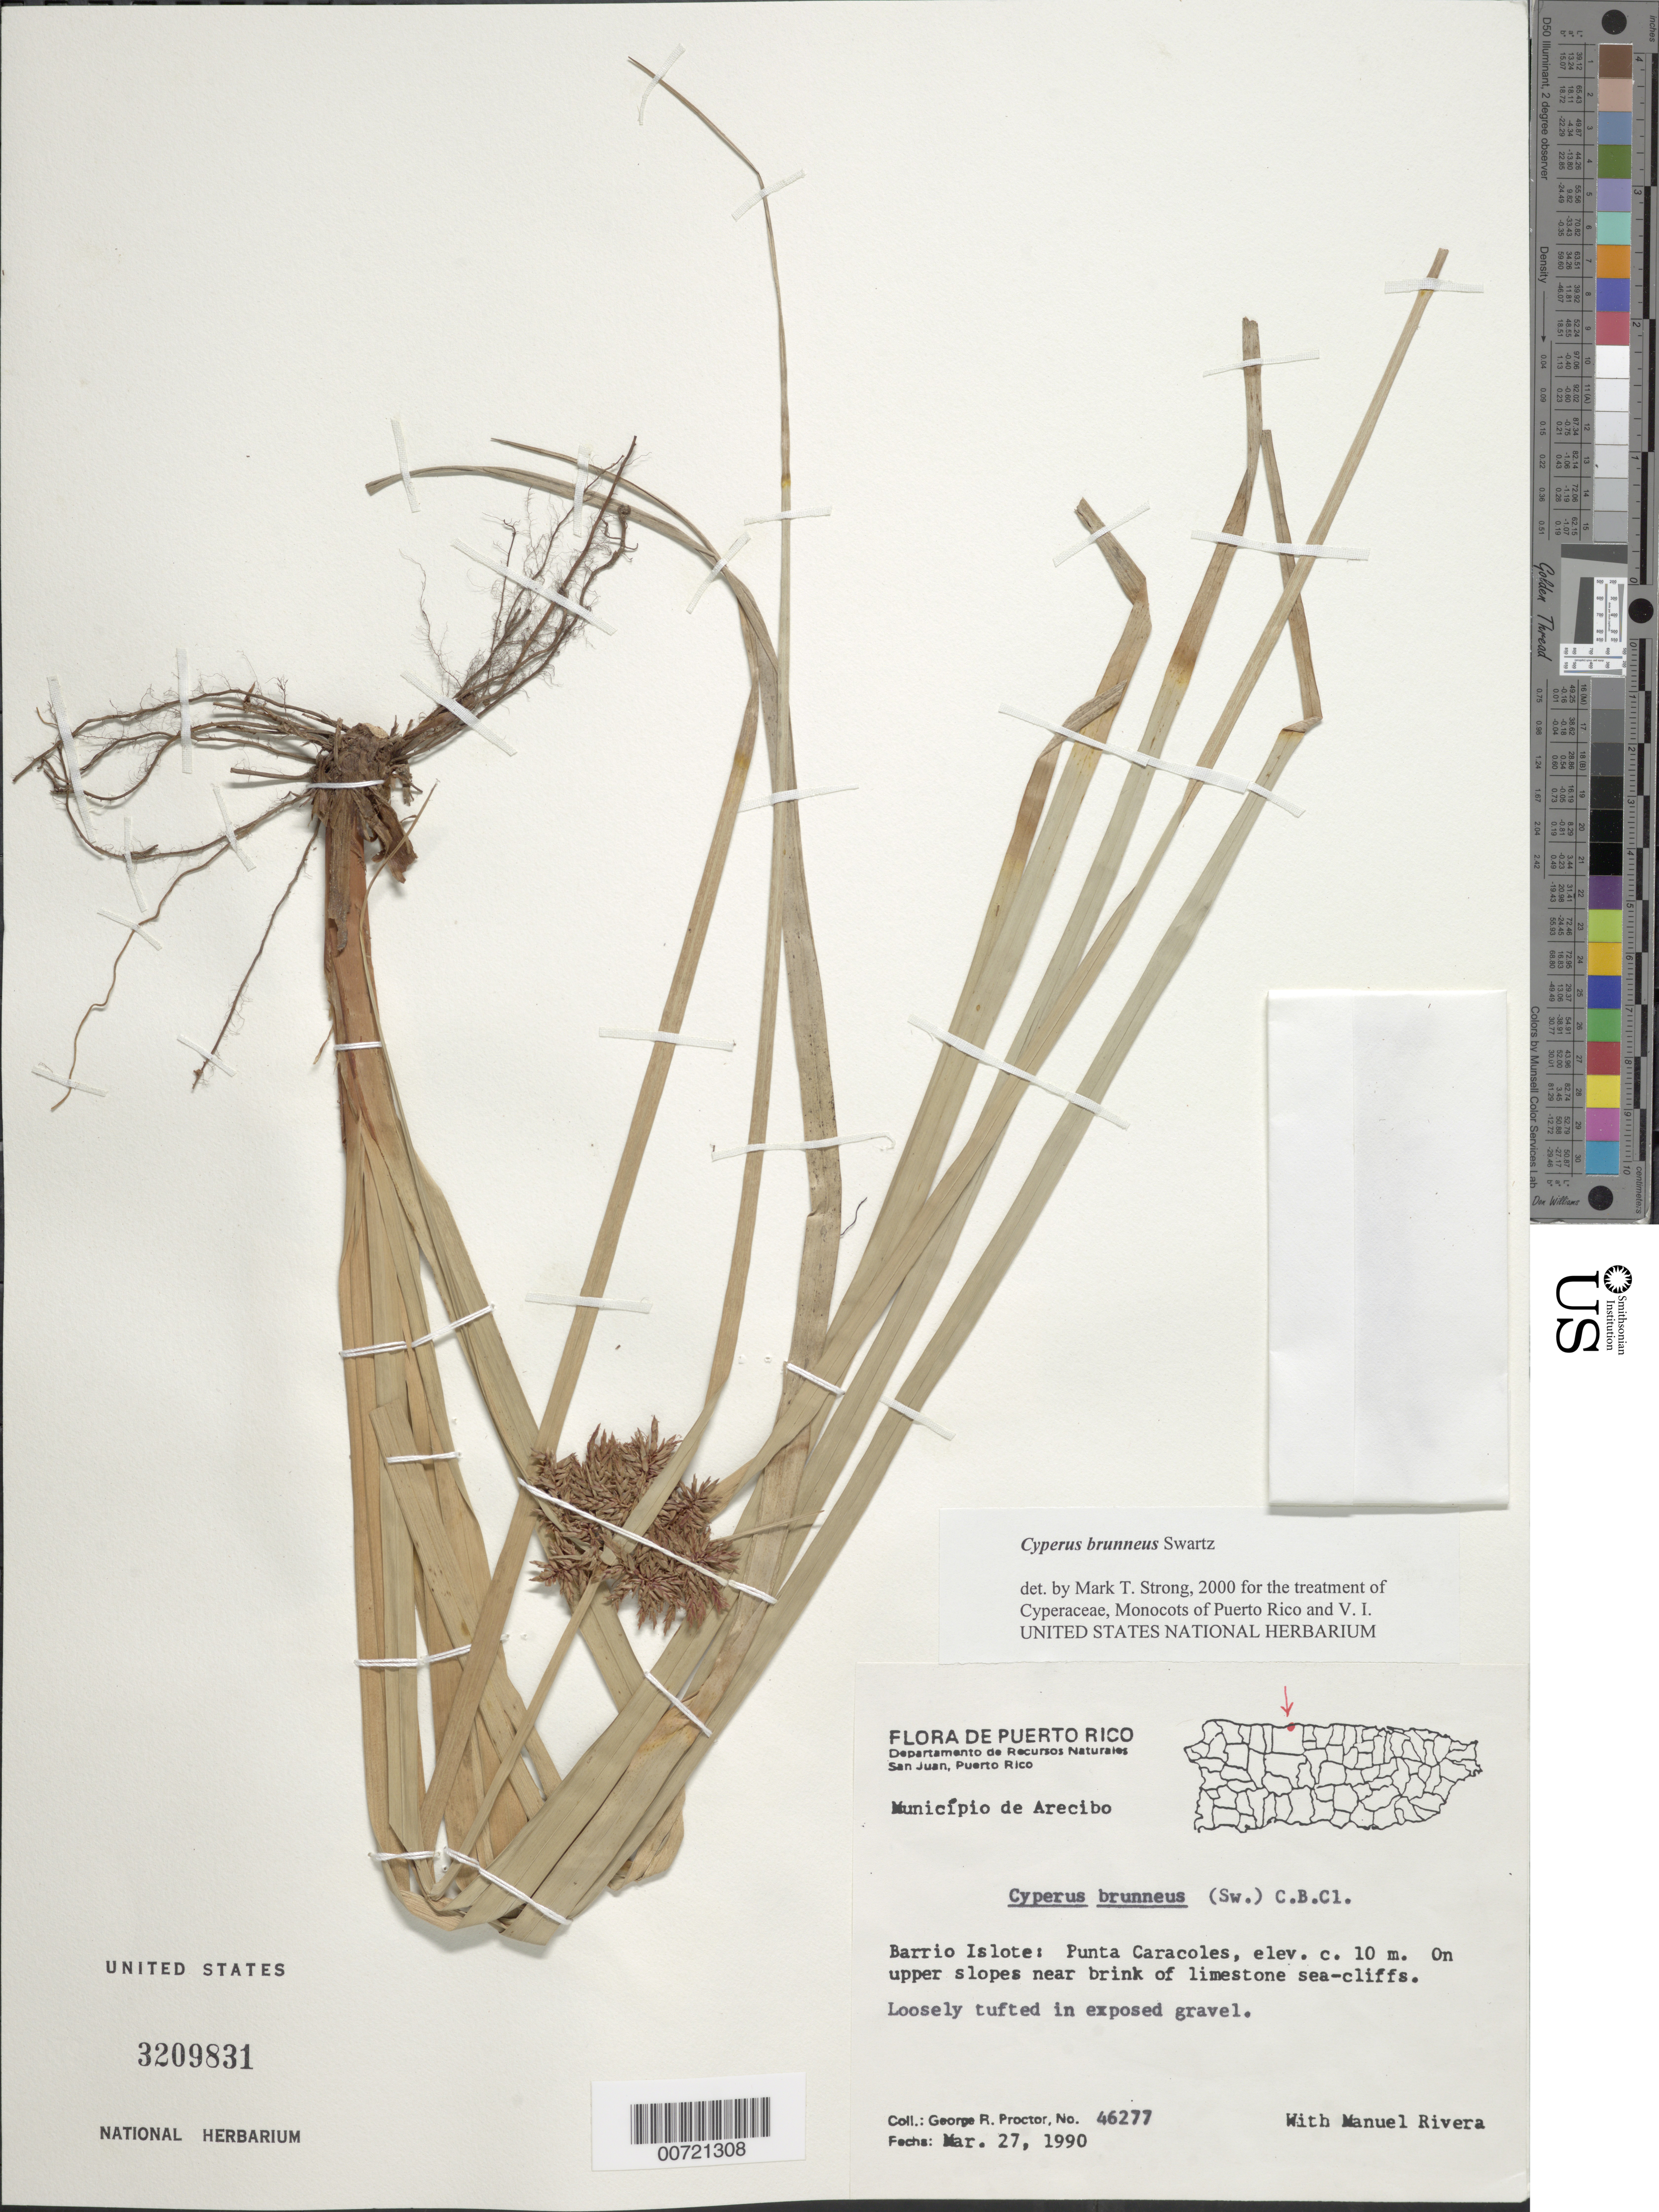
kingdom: Plantae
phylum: Tracheophyta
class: Liliopsida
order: Poales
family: Cyperaceae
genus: Cyperus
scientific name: Cyperus brunneus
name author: Sw.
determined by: Strong, M. T., (US), Smithsonian Institution - National Museum of Natural History (UNITED STATES)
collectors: G. R. Proctor & M. Rivera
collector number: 46277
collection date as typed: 27 Mar 1990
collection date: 1990-03-27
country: Puerto Rico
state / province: Arecibo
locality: Arecibo: Barrio Islote, Punta Caracoles.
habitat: On upper slopes near brink of limestone sea-cliffs; in exposed gravel.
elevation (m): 10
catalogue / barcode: US 3209831